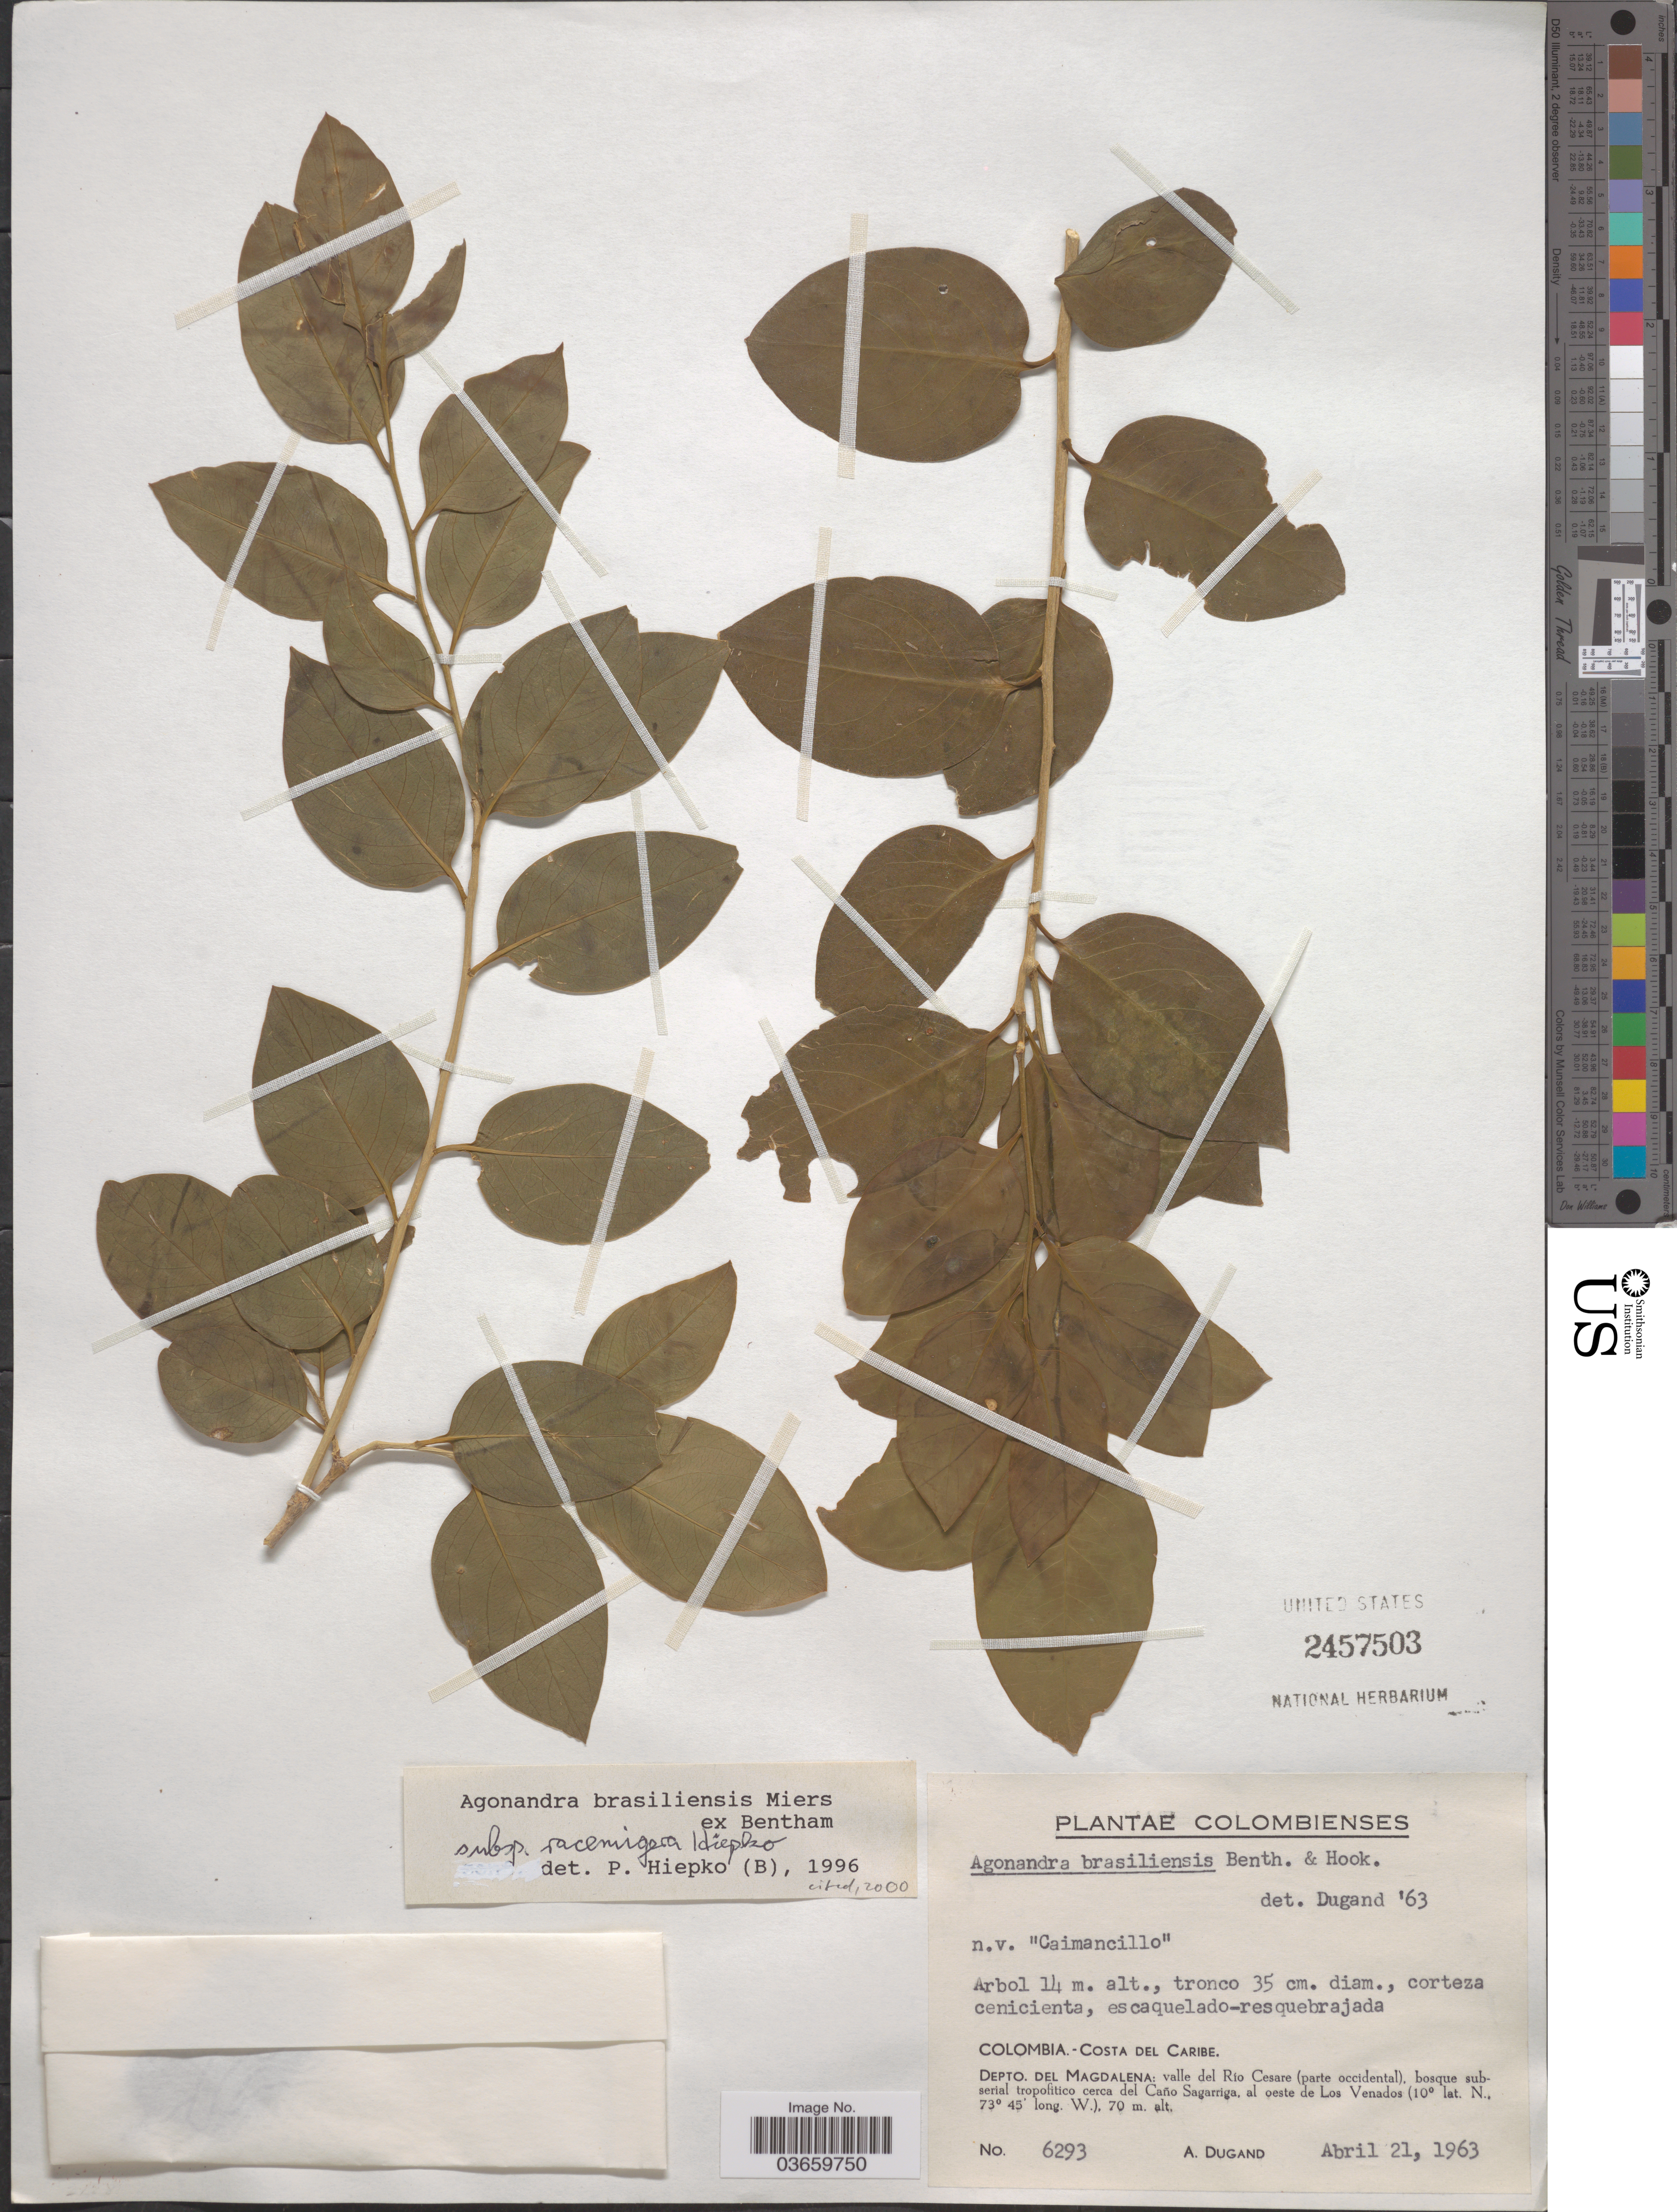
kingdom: Plantae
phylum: Tracheophyta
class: Magnoliopsida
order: Santalales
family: Opiliaceae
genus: Agonandra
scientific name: Agonandra brasiliensis subsp. racemigera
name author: Hiepko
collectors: A. Dugand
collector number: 6293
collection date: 1963-04-21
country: Colombia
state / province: Magdalena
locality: Costa del Caribe. Depto. del Magdalena: valle del Río Cesare (parte occidental), bosque subserial tropofitico cerca del Caño Sagarriga, al oeste de Los Venados.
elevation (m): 70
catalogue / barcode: US 2457503